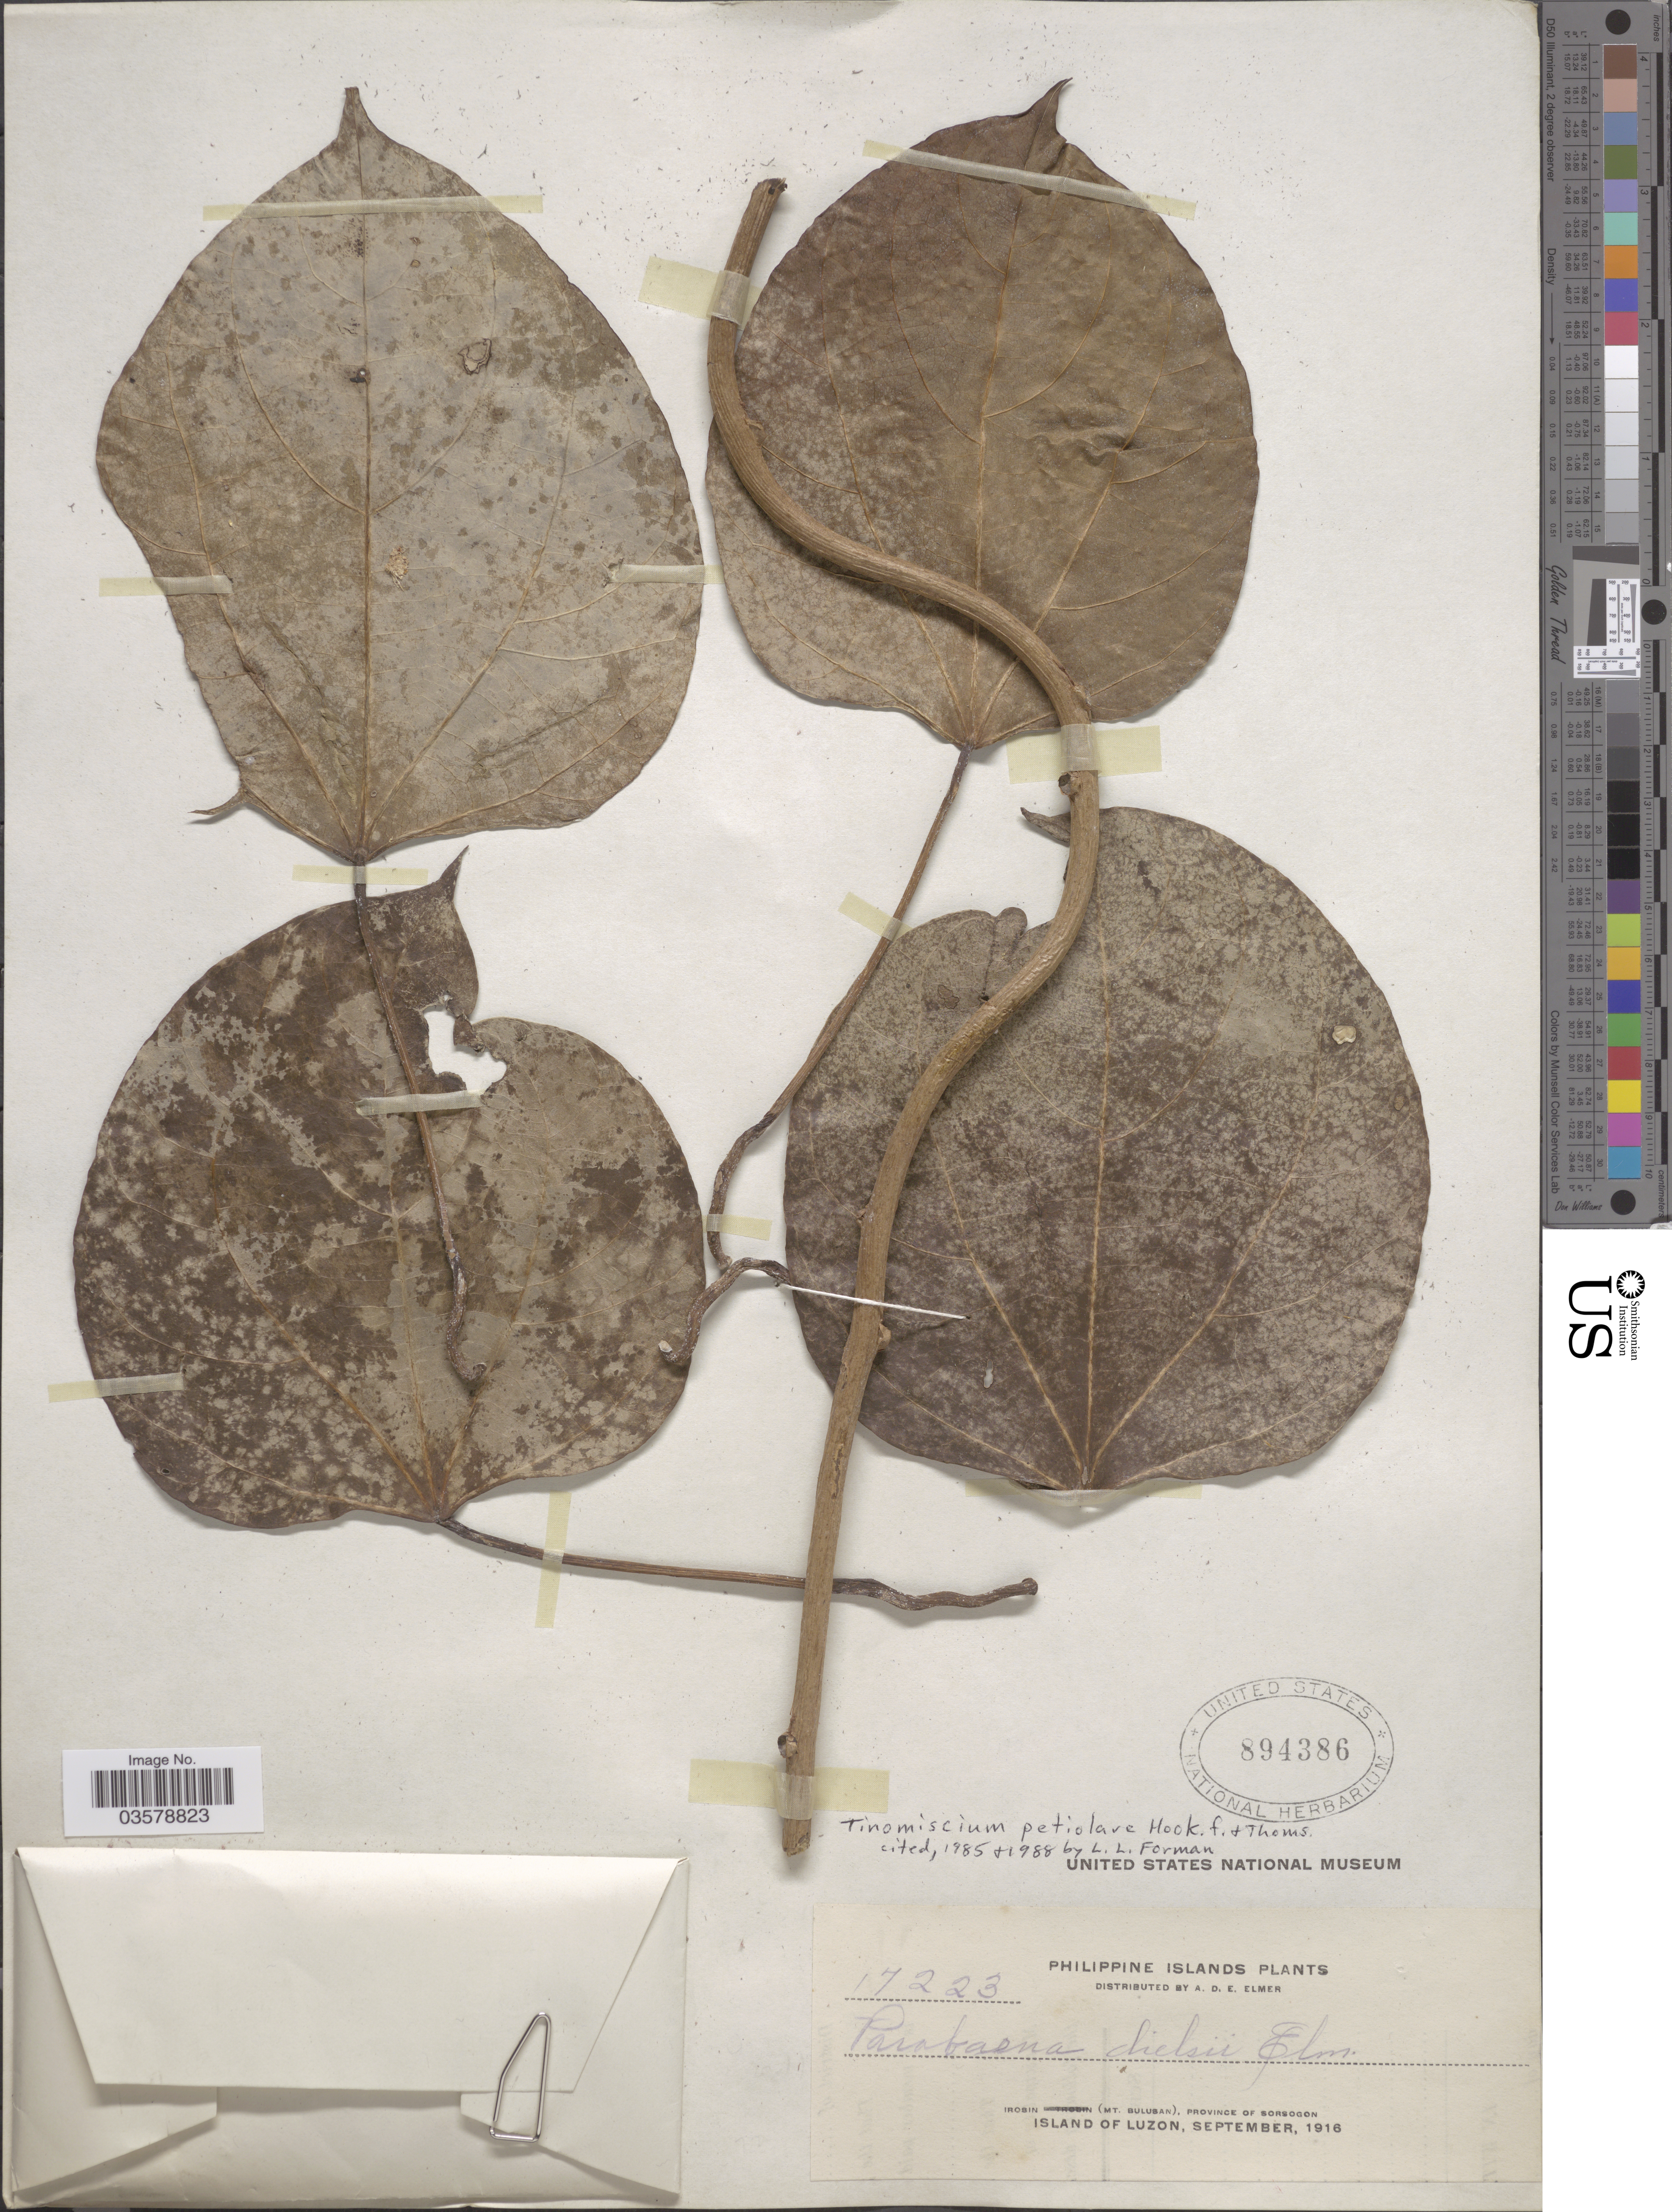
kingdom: Plantae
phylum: Tracheophyta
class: Magnoliopsida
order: Ranunculales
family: Menispermaceae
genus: Tinomiscium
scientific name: Tinomiscium petiolare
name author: Hook. f. & Thoms.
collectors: A. D. E. Elmer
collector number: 17223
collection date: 1916-09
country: Philippines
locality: Philippine Islands. Irosin (Mt. Bulusan), Province of Sorsogon. Island of Luzon.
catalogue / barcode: US 894386